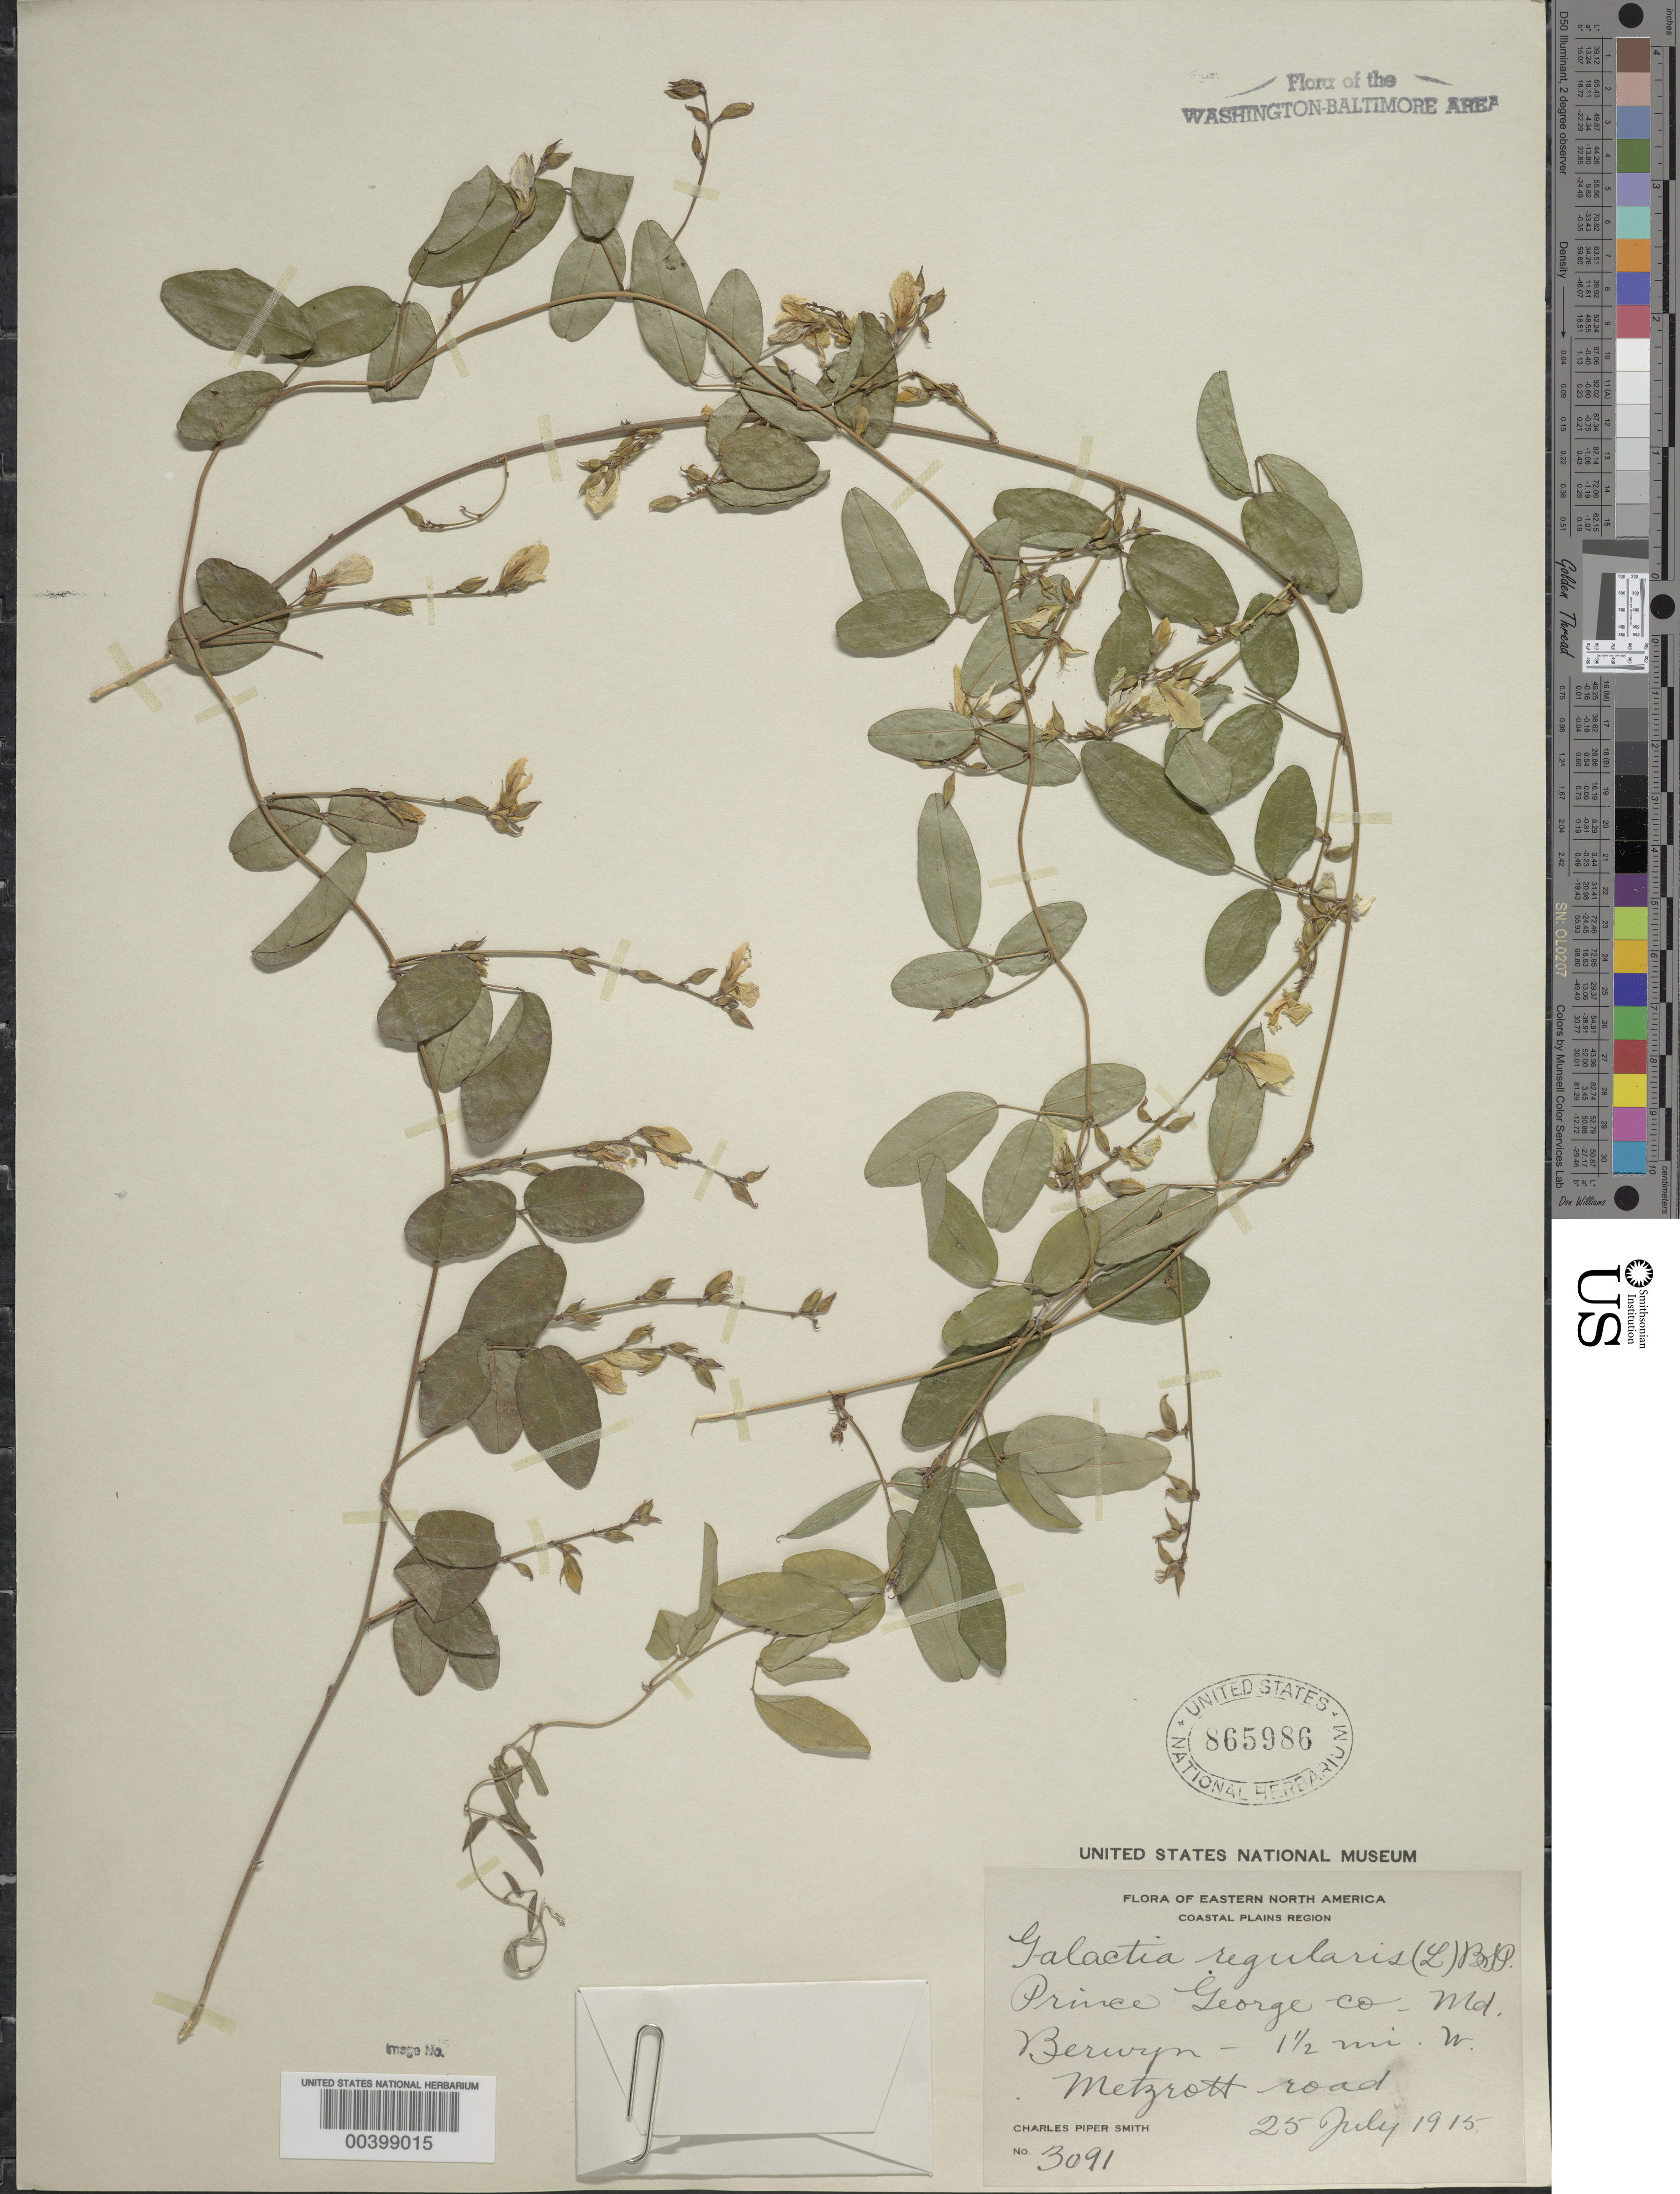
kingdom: Plantae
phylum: Tracheophyta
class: Magnoliopsida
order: Fabales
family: Fabaceae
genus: Galactia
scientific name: Galactia regularis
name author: (L.) Britton, Stearns & Poggenb.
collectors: C. P. Smith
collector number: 3091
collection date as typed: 25 Jul 1915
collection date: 1915-07-25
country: United States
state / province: Maryland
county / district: Prince George's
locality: Berwyn, west Metzrott Road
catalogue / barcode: US 865986